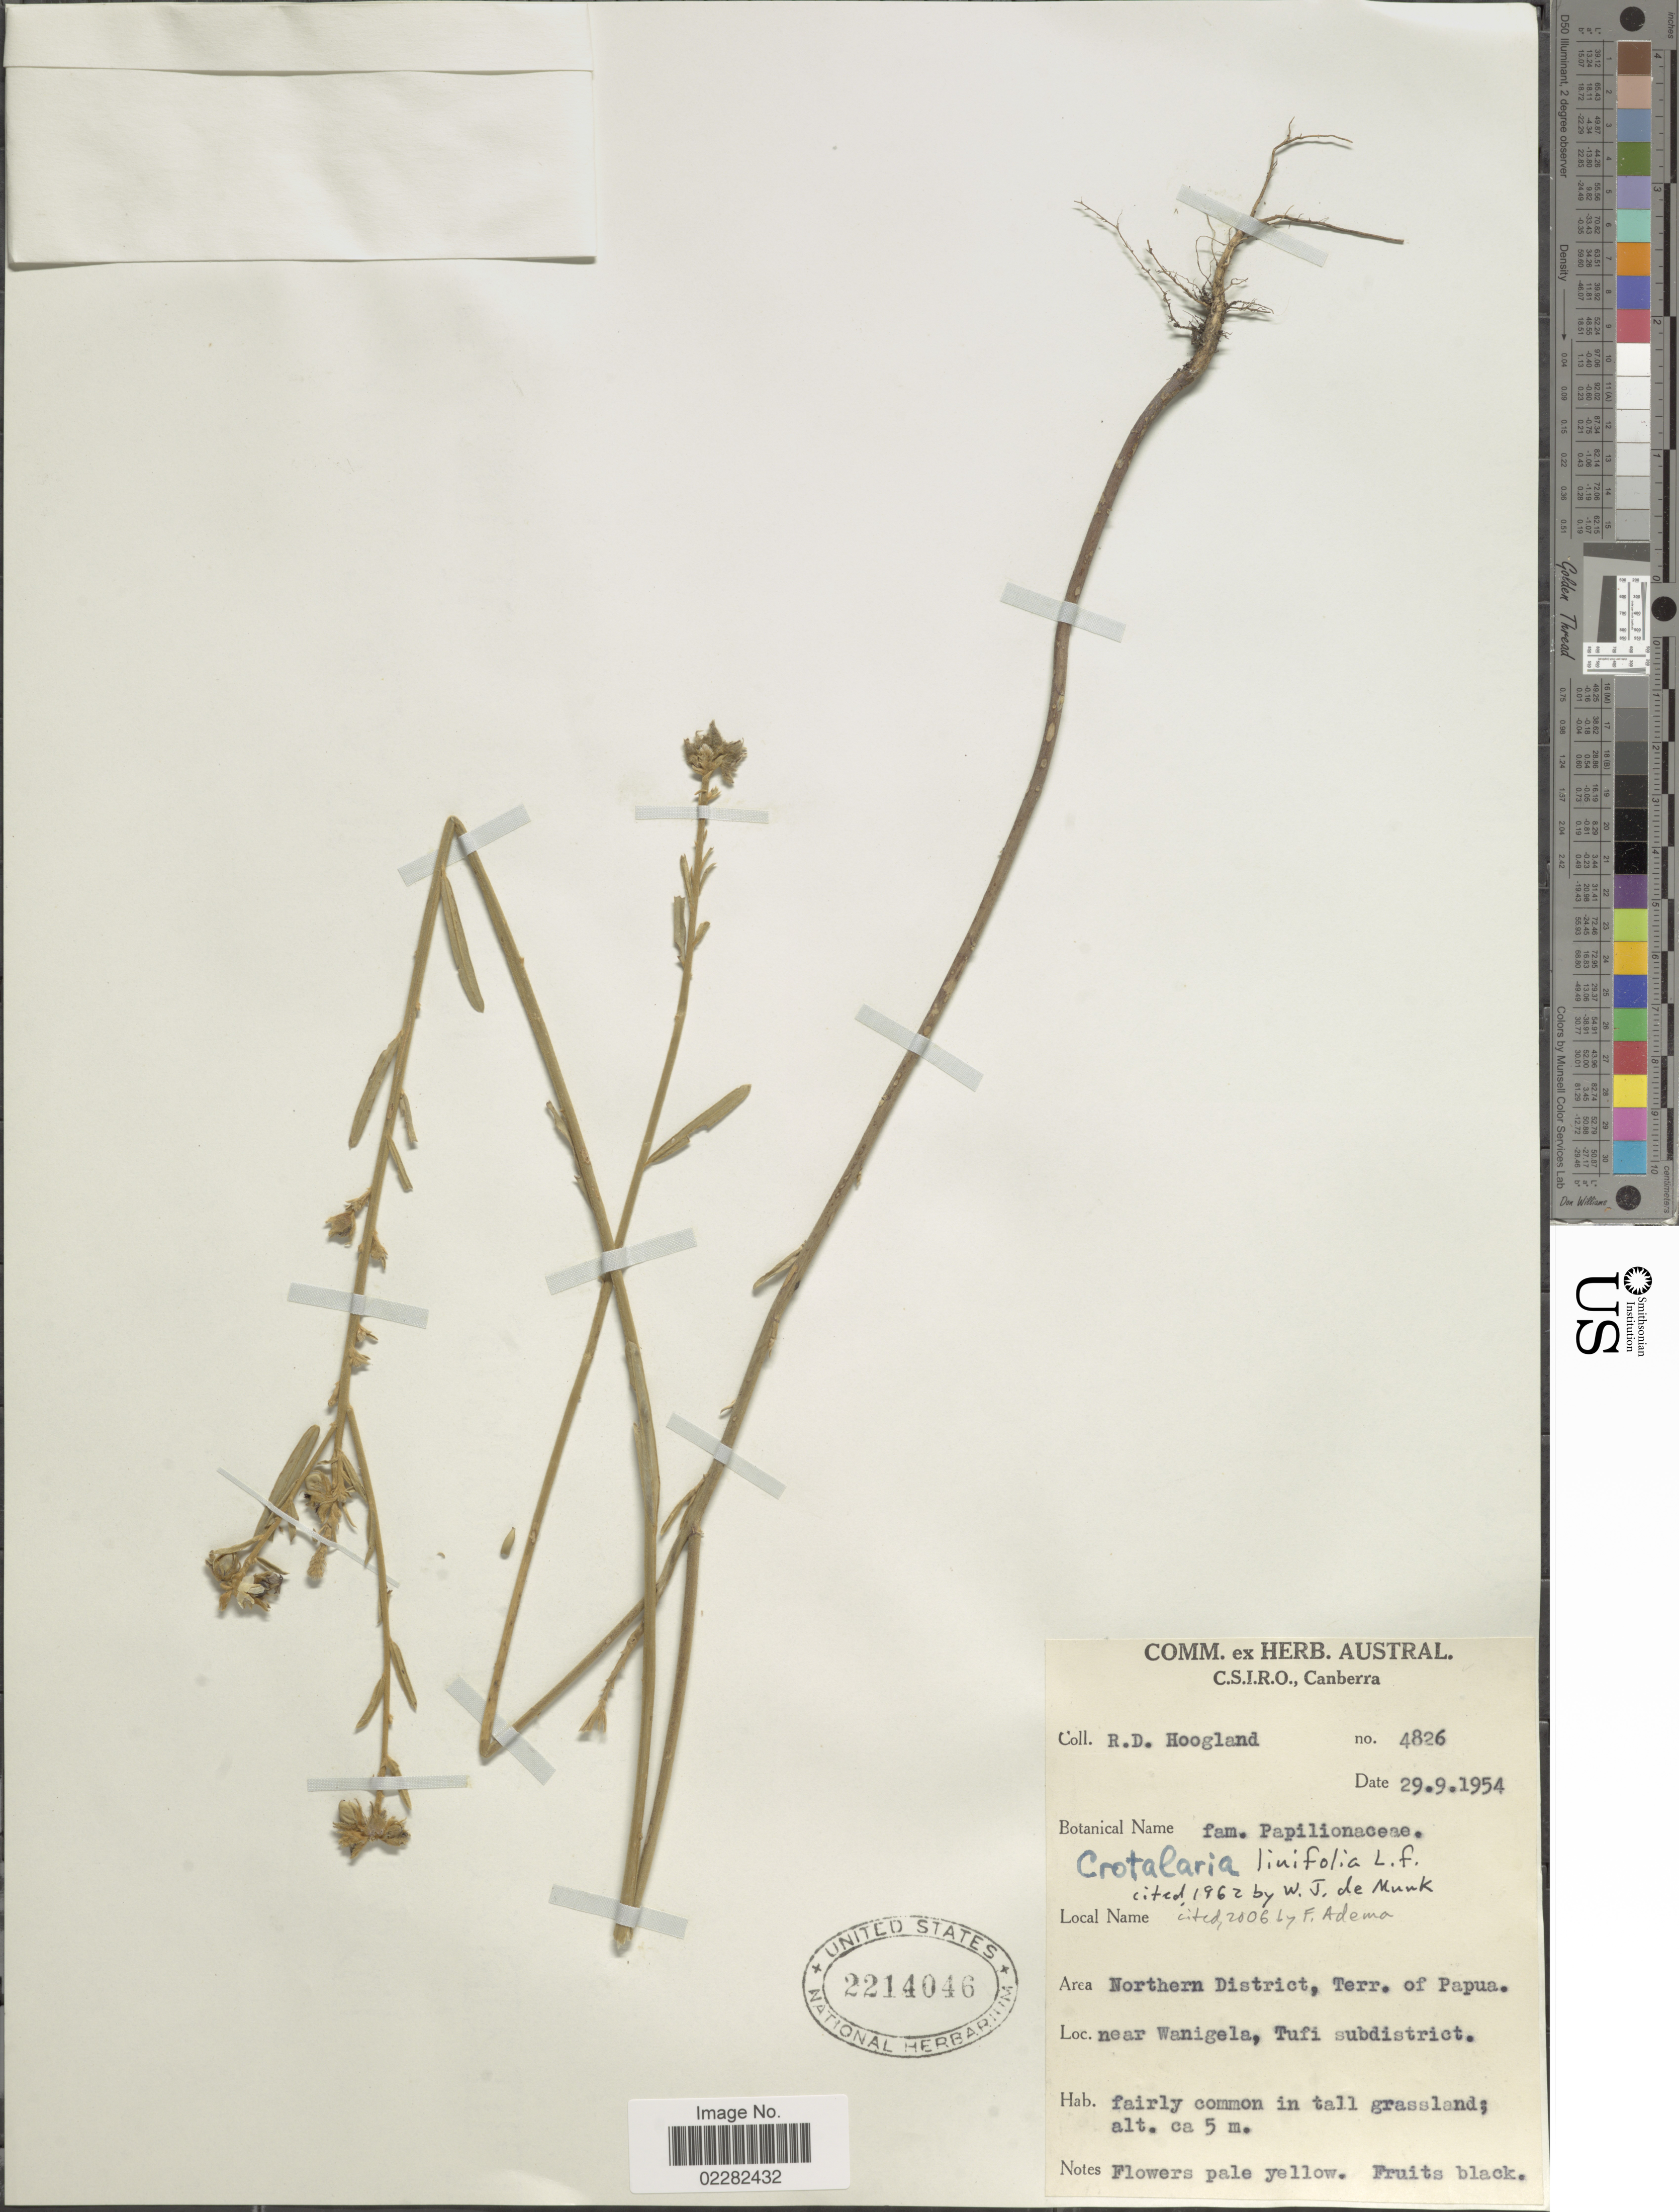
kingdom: Plantae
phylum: Tracheophyta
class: Magnoliopsida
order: Fabales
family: Fabaceae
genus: Crotalaria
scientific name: Crotalaria linifolia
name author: L. f.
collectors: R. D. Hoogland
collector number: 4826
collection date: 1954-09-29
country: Papua New Guinea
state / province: Northern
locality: Terr. of Papua, near Wanigela, Tufi subdistrict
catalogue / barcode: US 2214046